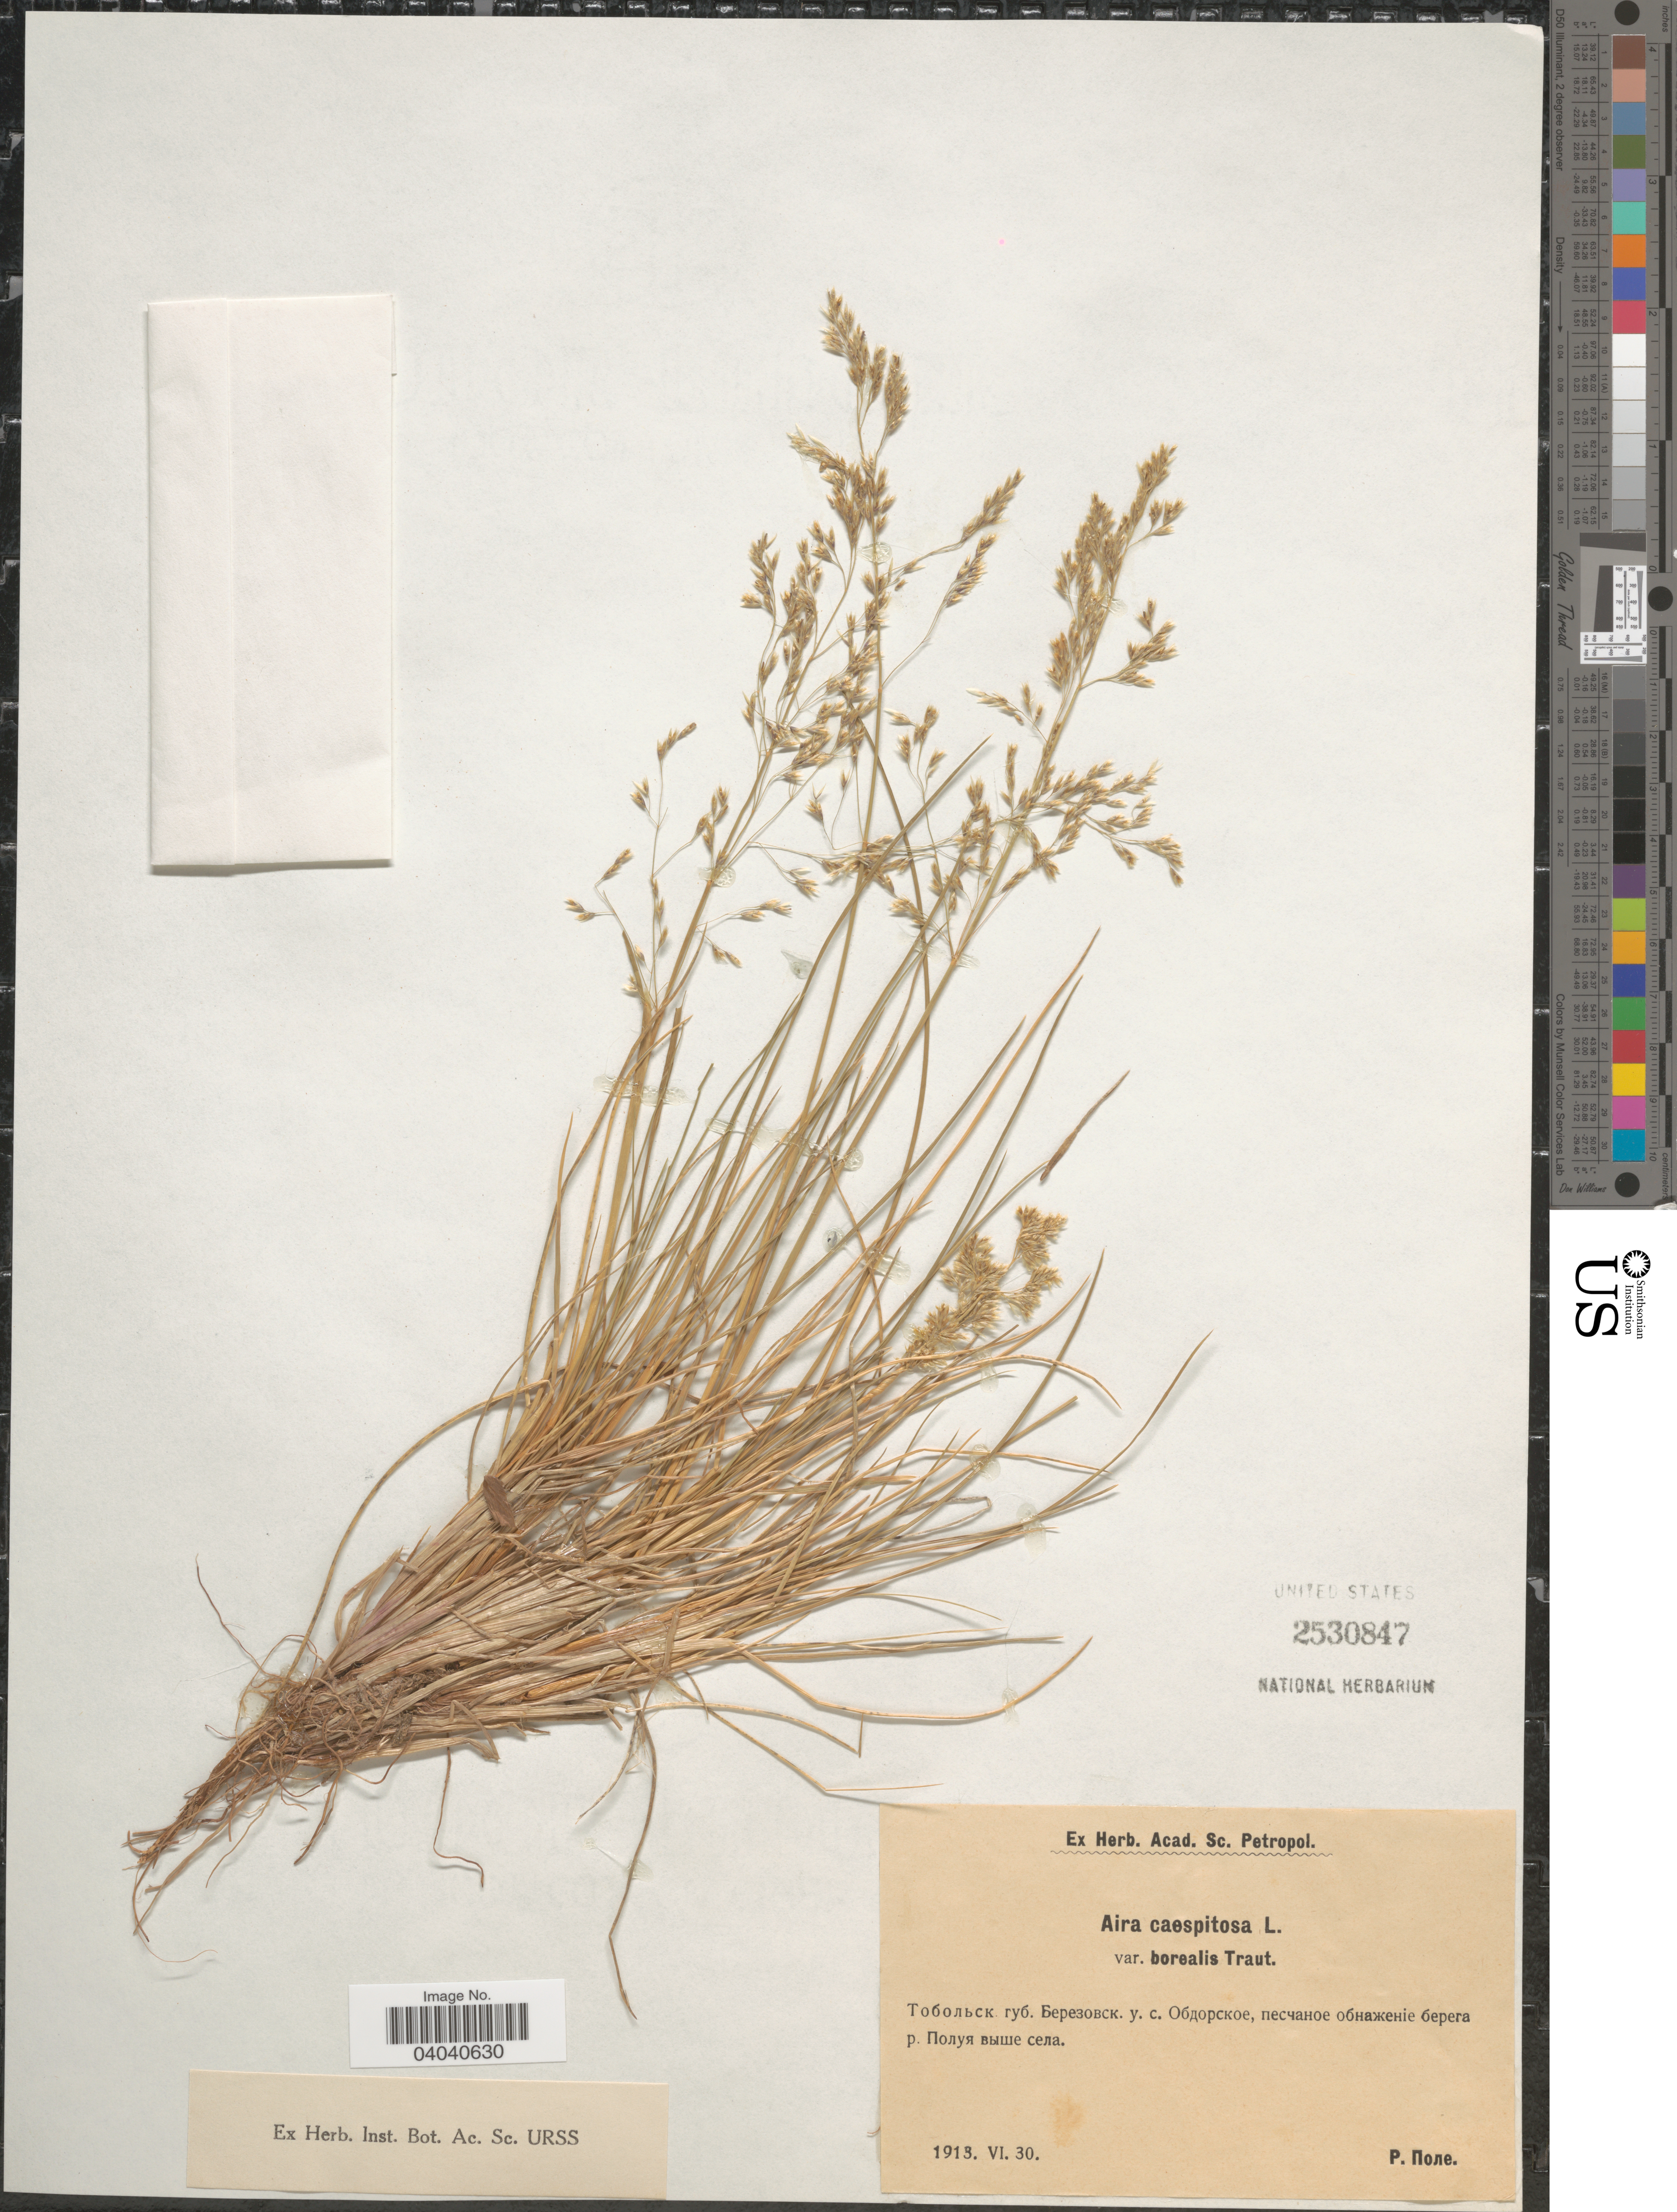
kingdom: Plantae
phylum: Tracheophyta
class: Liliopsida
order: Poales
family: Poaceae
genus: Deschampsia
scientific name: Deschampsia cespitosa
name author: (L.) P. Beauv.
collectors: R. Pole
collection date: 1913-06-30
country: Russian Federation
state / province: Tyumen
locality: Obdorsk (now Salekhard), river Poluy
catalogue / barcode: US 2530847